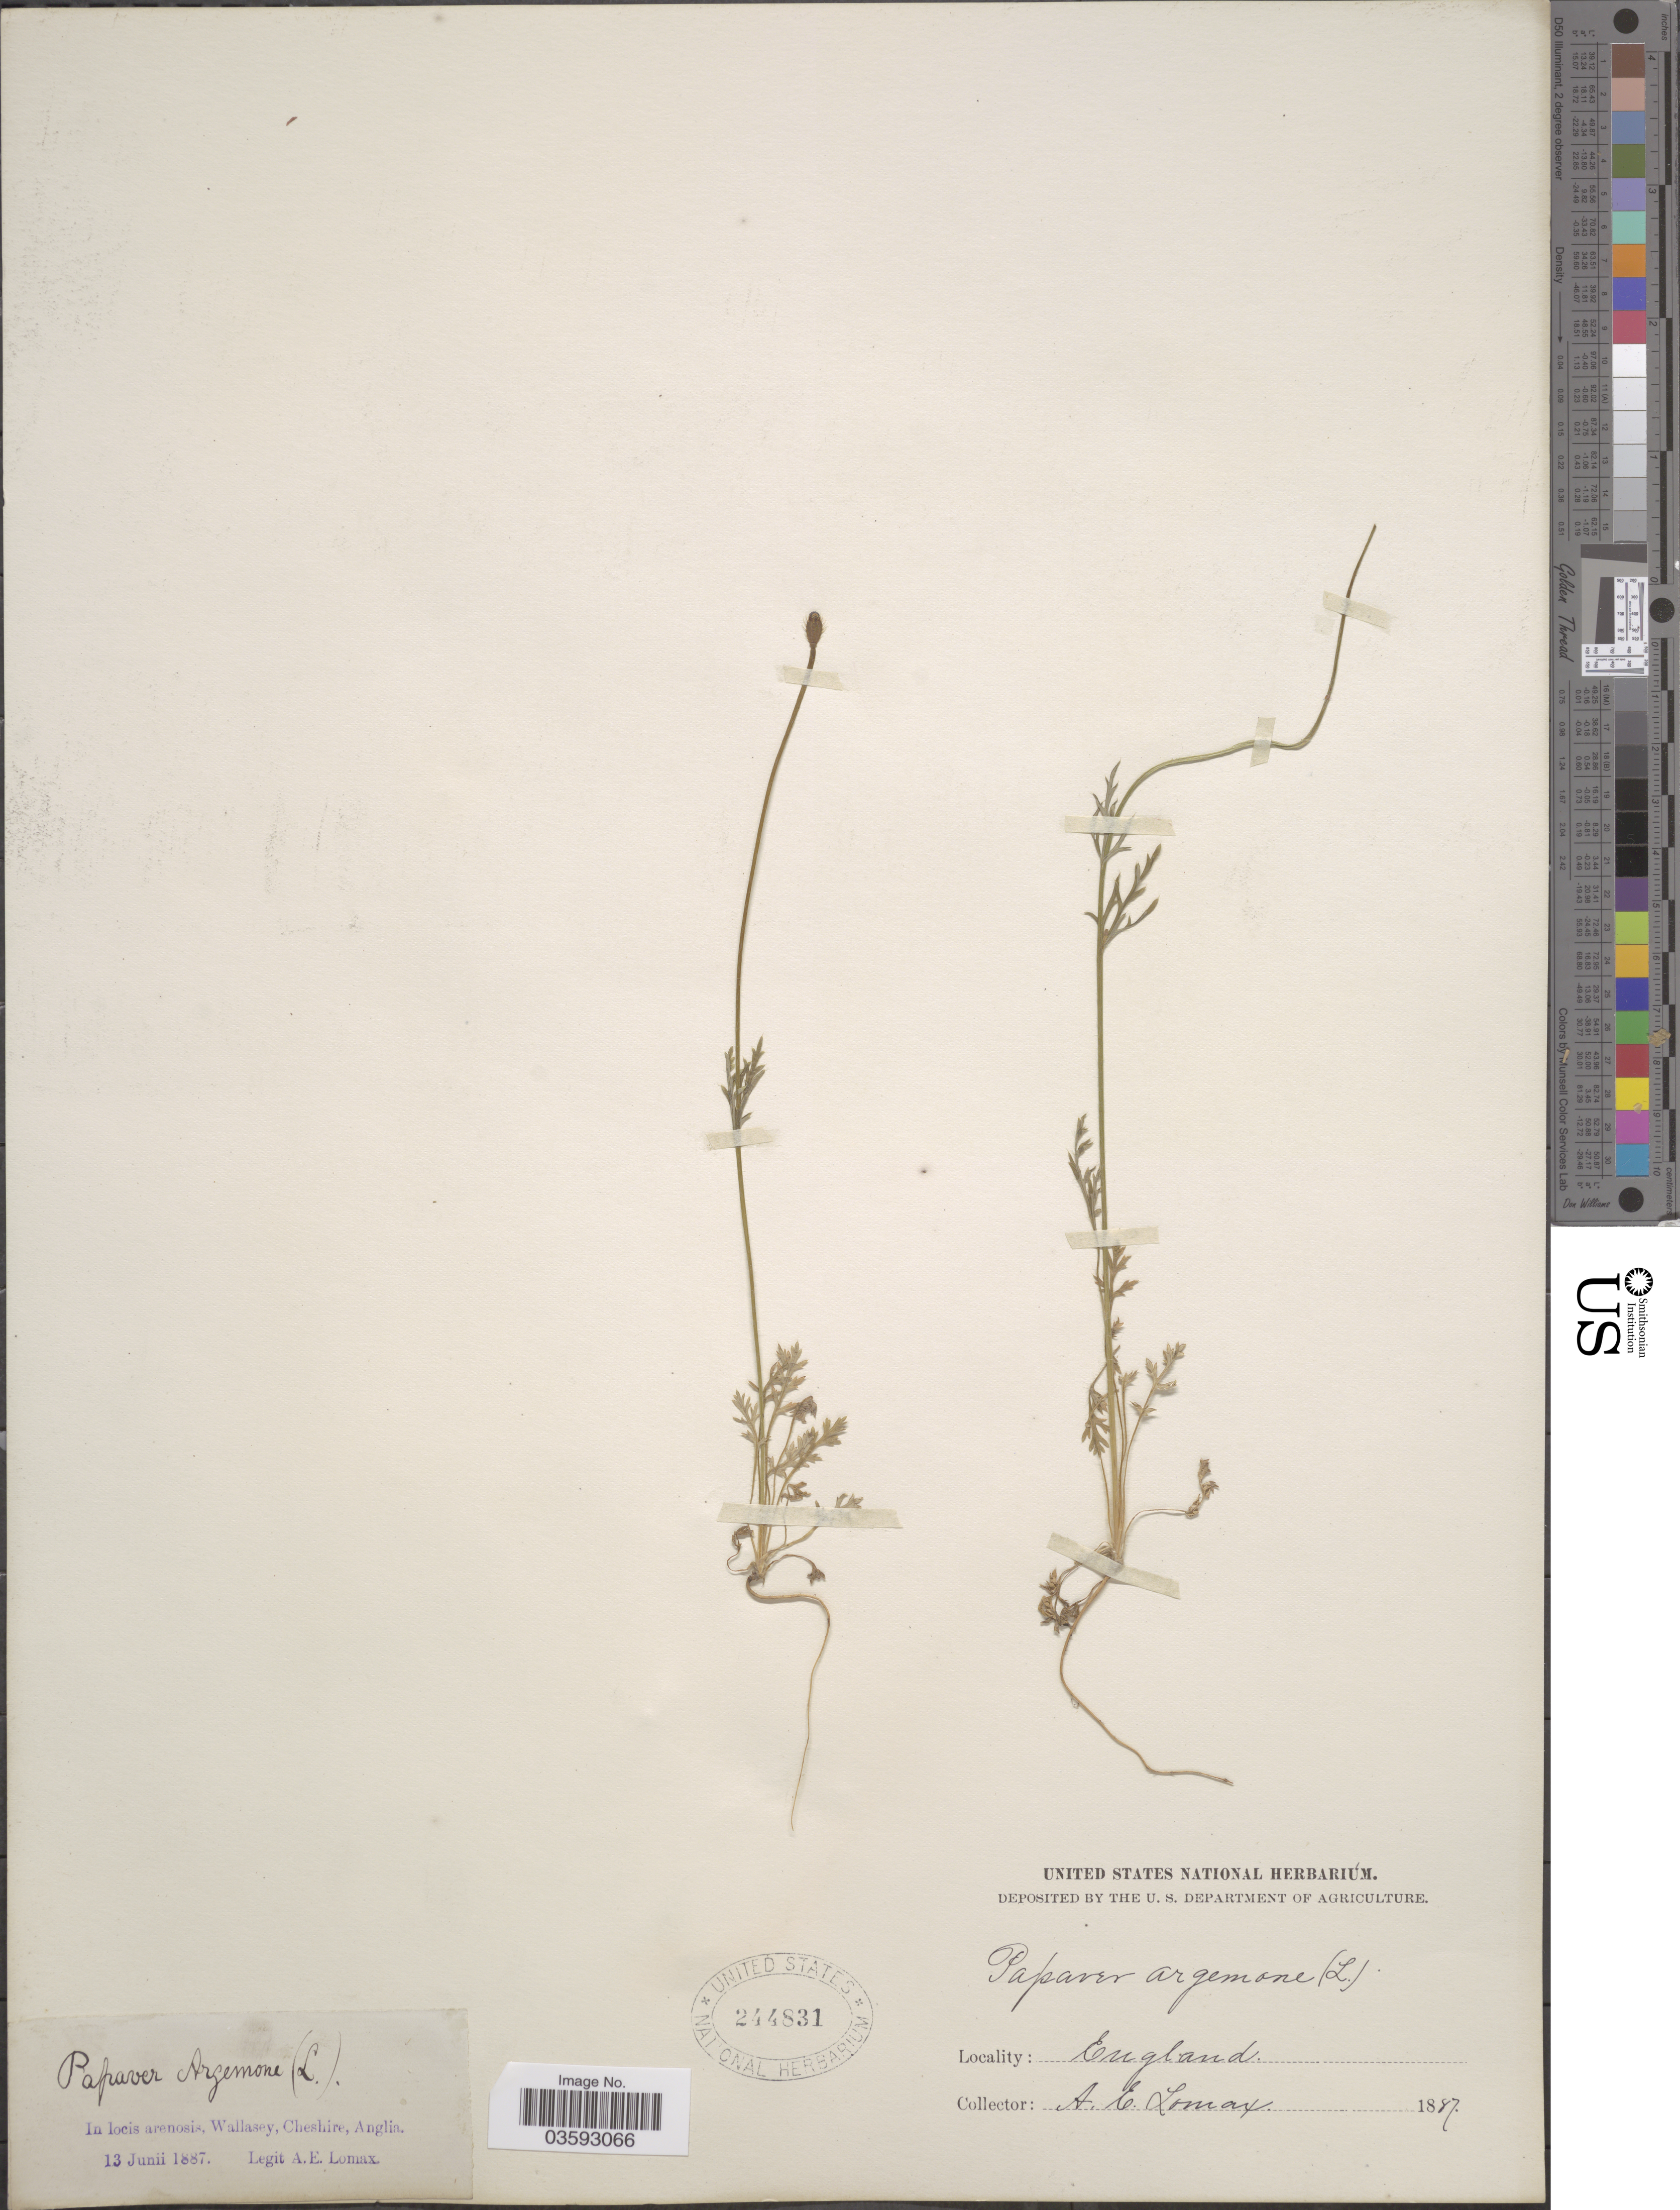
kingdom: Plantae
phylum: Tracheophyta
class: Magnoliopsida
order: Ranunculales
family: Papaveraceae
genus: Papaver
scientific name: Papaver argemone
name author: L.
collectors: A. Lomax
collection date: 1887-06-13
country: United Kingdom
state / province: England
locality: Wallasey, Cheshire, Anglia.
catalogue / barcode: US 244831